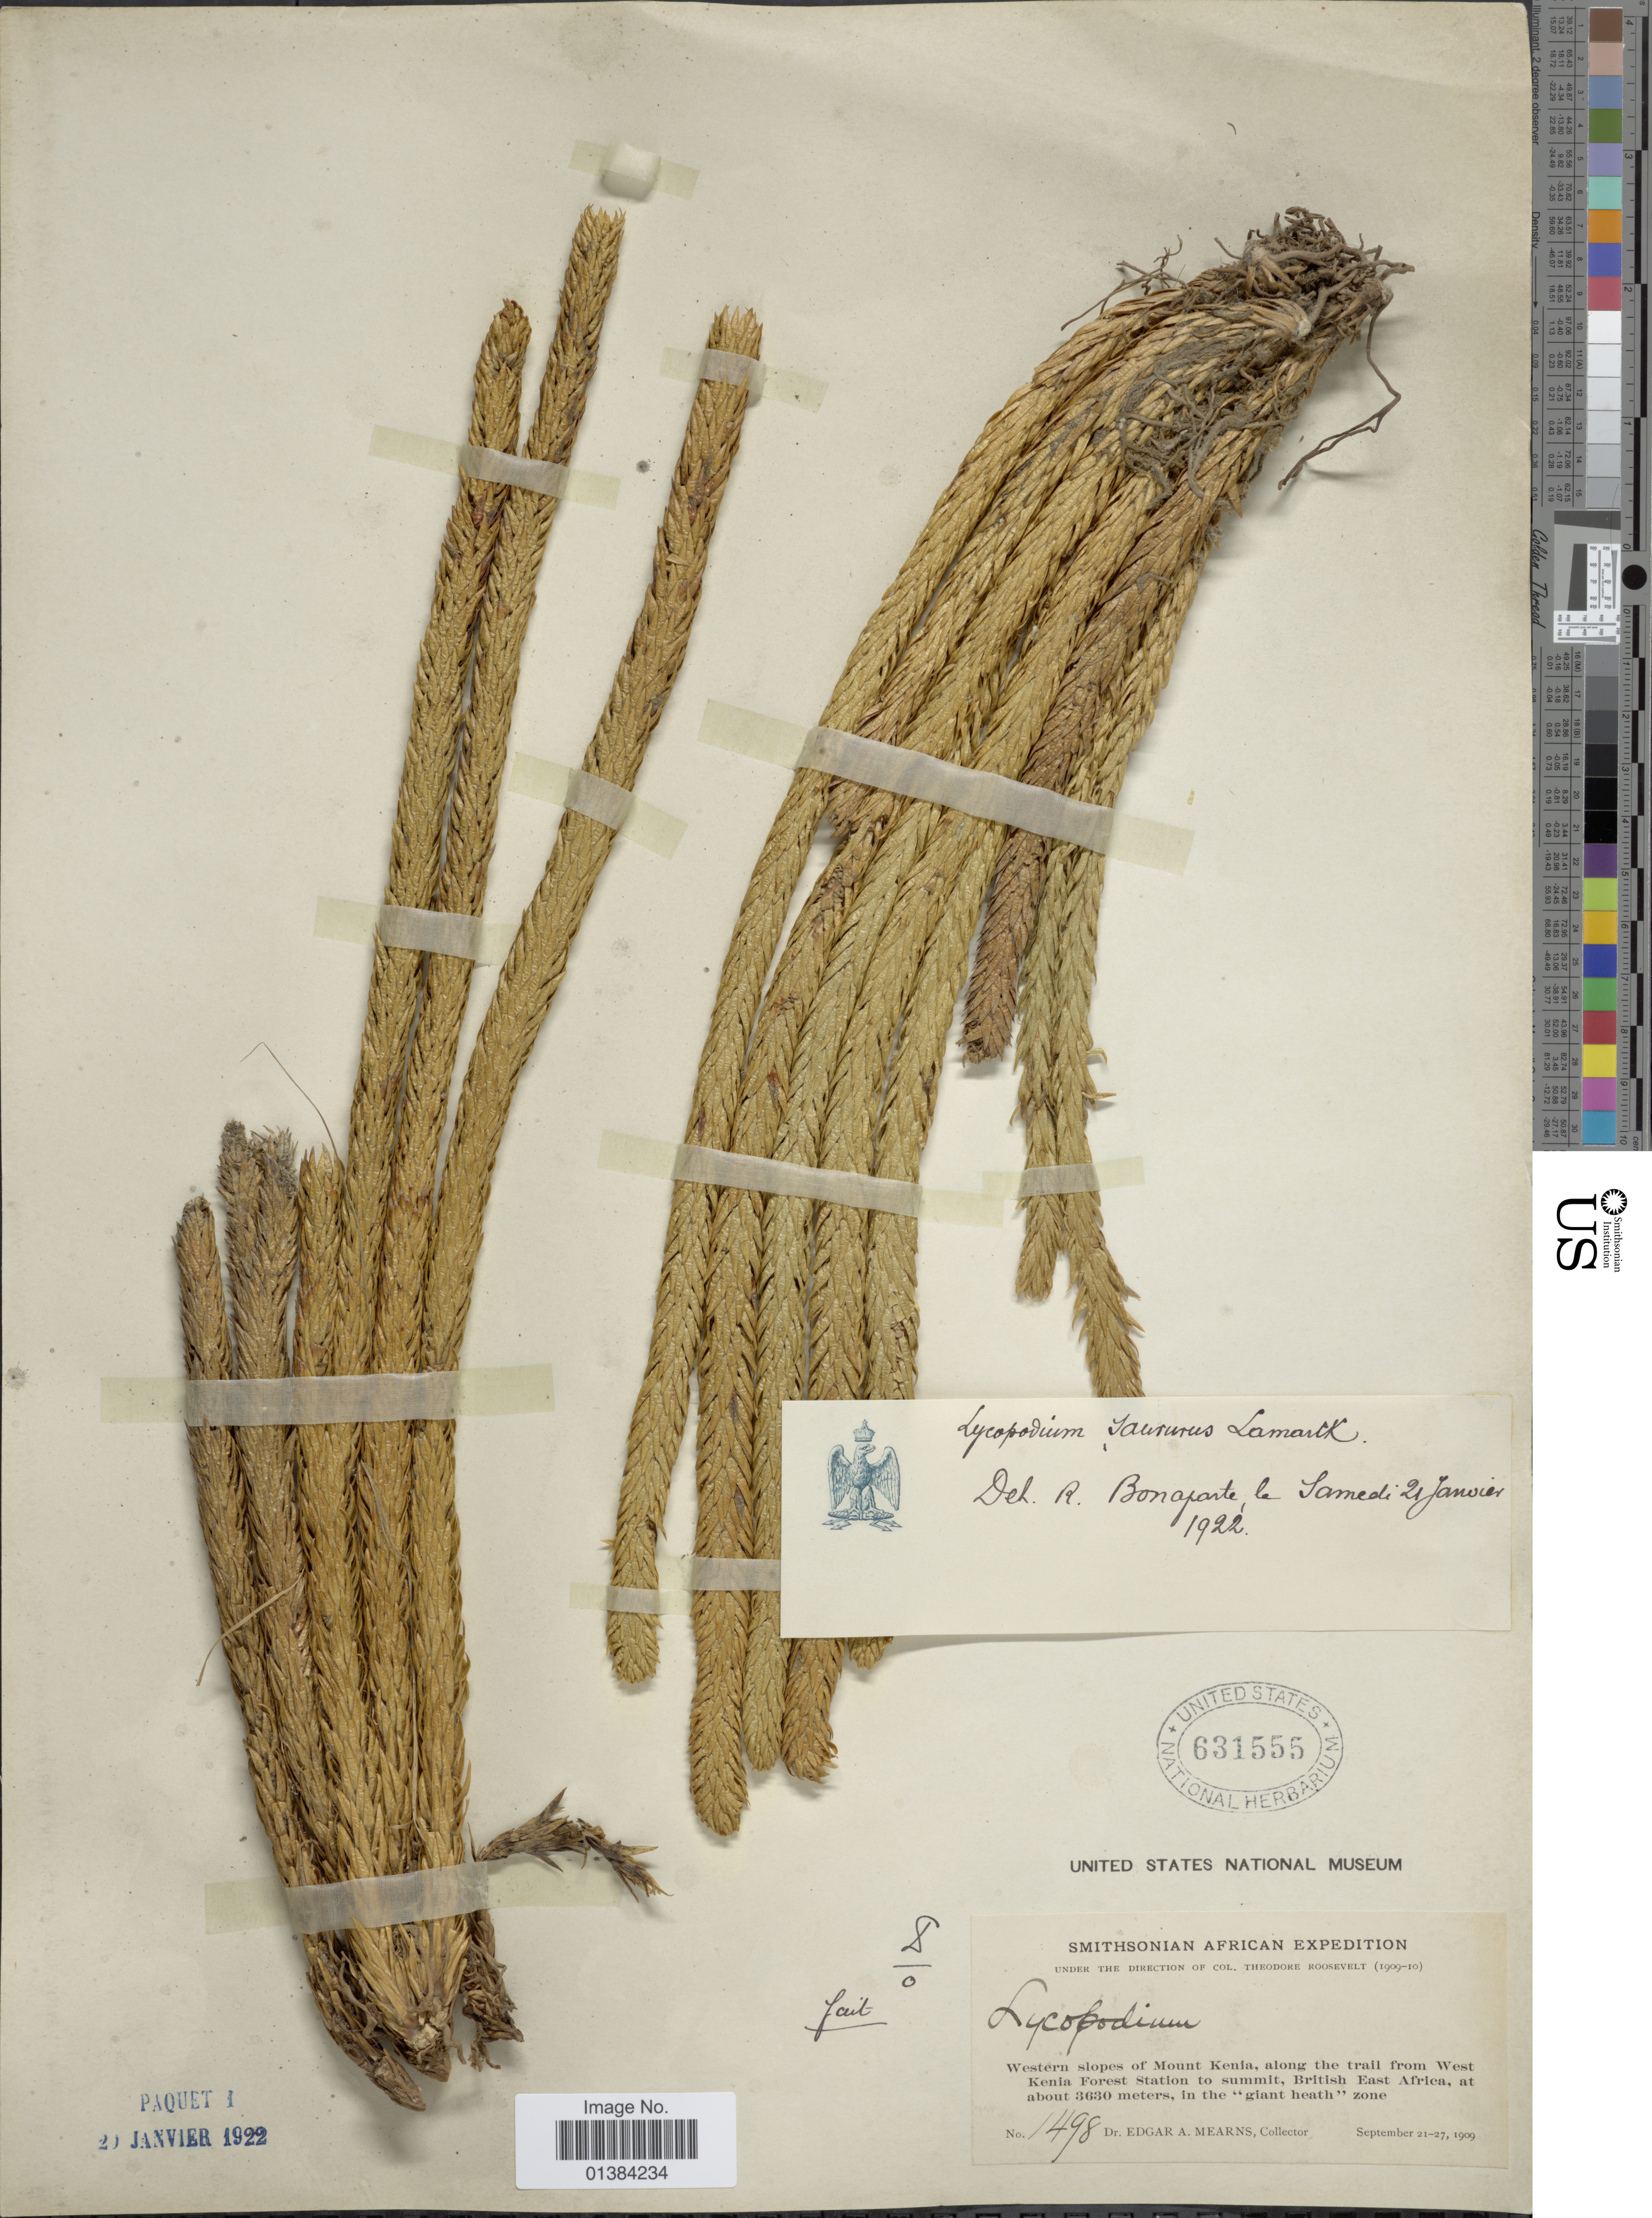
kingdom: Plantae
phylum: Tracheophyta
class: Lycopodiopsida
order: Lycopodiales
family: Lycopodiaceae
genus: Phlegmariurus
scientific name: Phlegmariurus saururus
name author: (Lam.) B. Øllg.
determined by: Field, A. R.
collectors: E. A. Mearns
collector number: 1498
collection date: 1909-09-21/1909-09-27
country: Kenya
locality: Western slopes of Mount Kenia, along the trail from West Kenia Forest Station to summit, British East Africa.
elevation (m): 3630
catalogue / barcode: US 631555